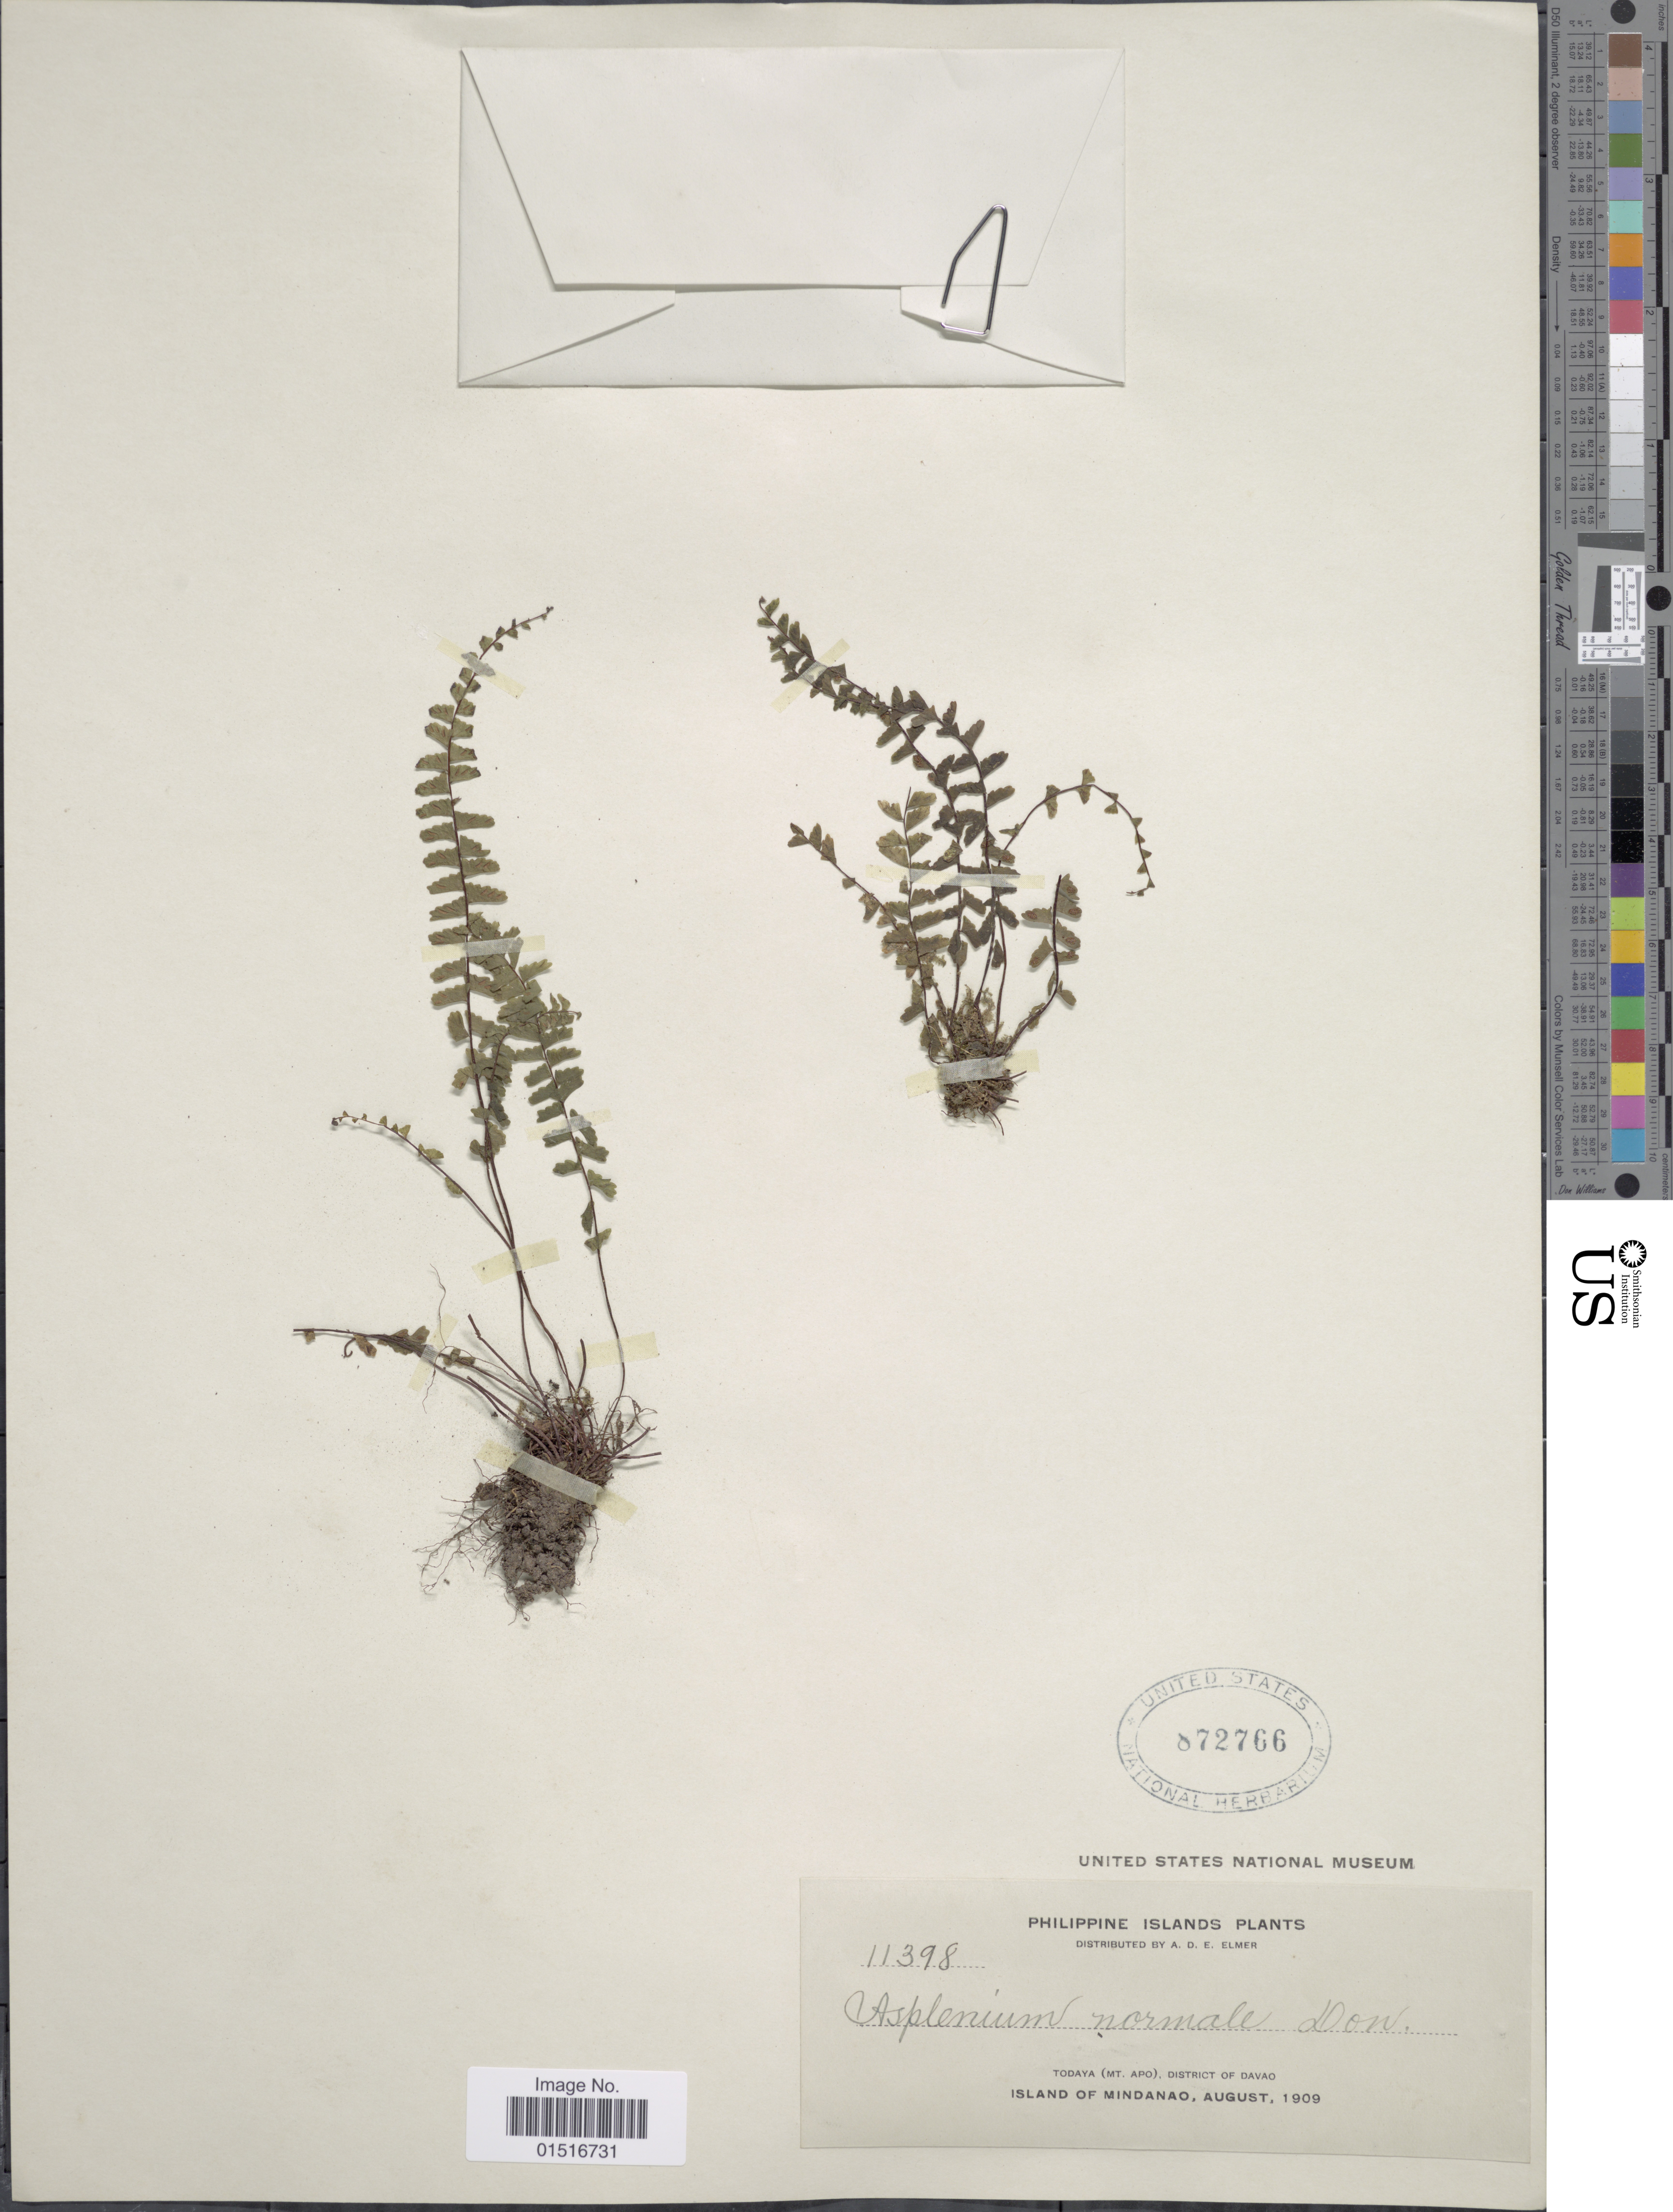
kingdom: Plantae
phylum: Tracheophyta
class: Polypodiopsida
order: Polypodiales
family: Aspleniaceae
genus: Asplenium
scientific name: Asplenium normale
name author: D. Don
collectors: A. D. E. Elmer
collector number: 11398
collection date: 1909-08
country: Philippines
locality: Todaya (Mt. Apo), District of Davao. Island of Mindanao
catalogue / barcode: US 872766